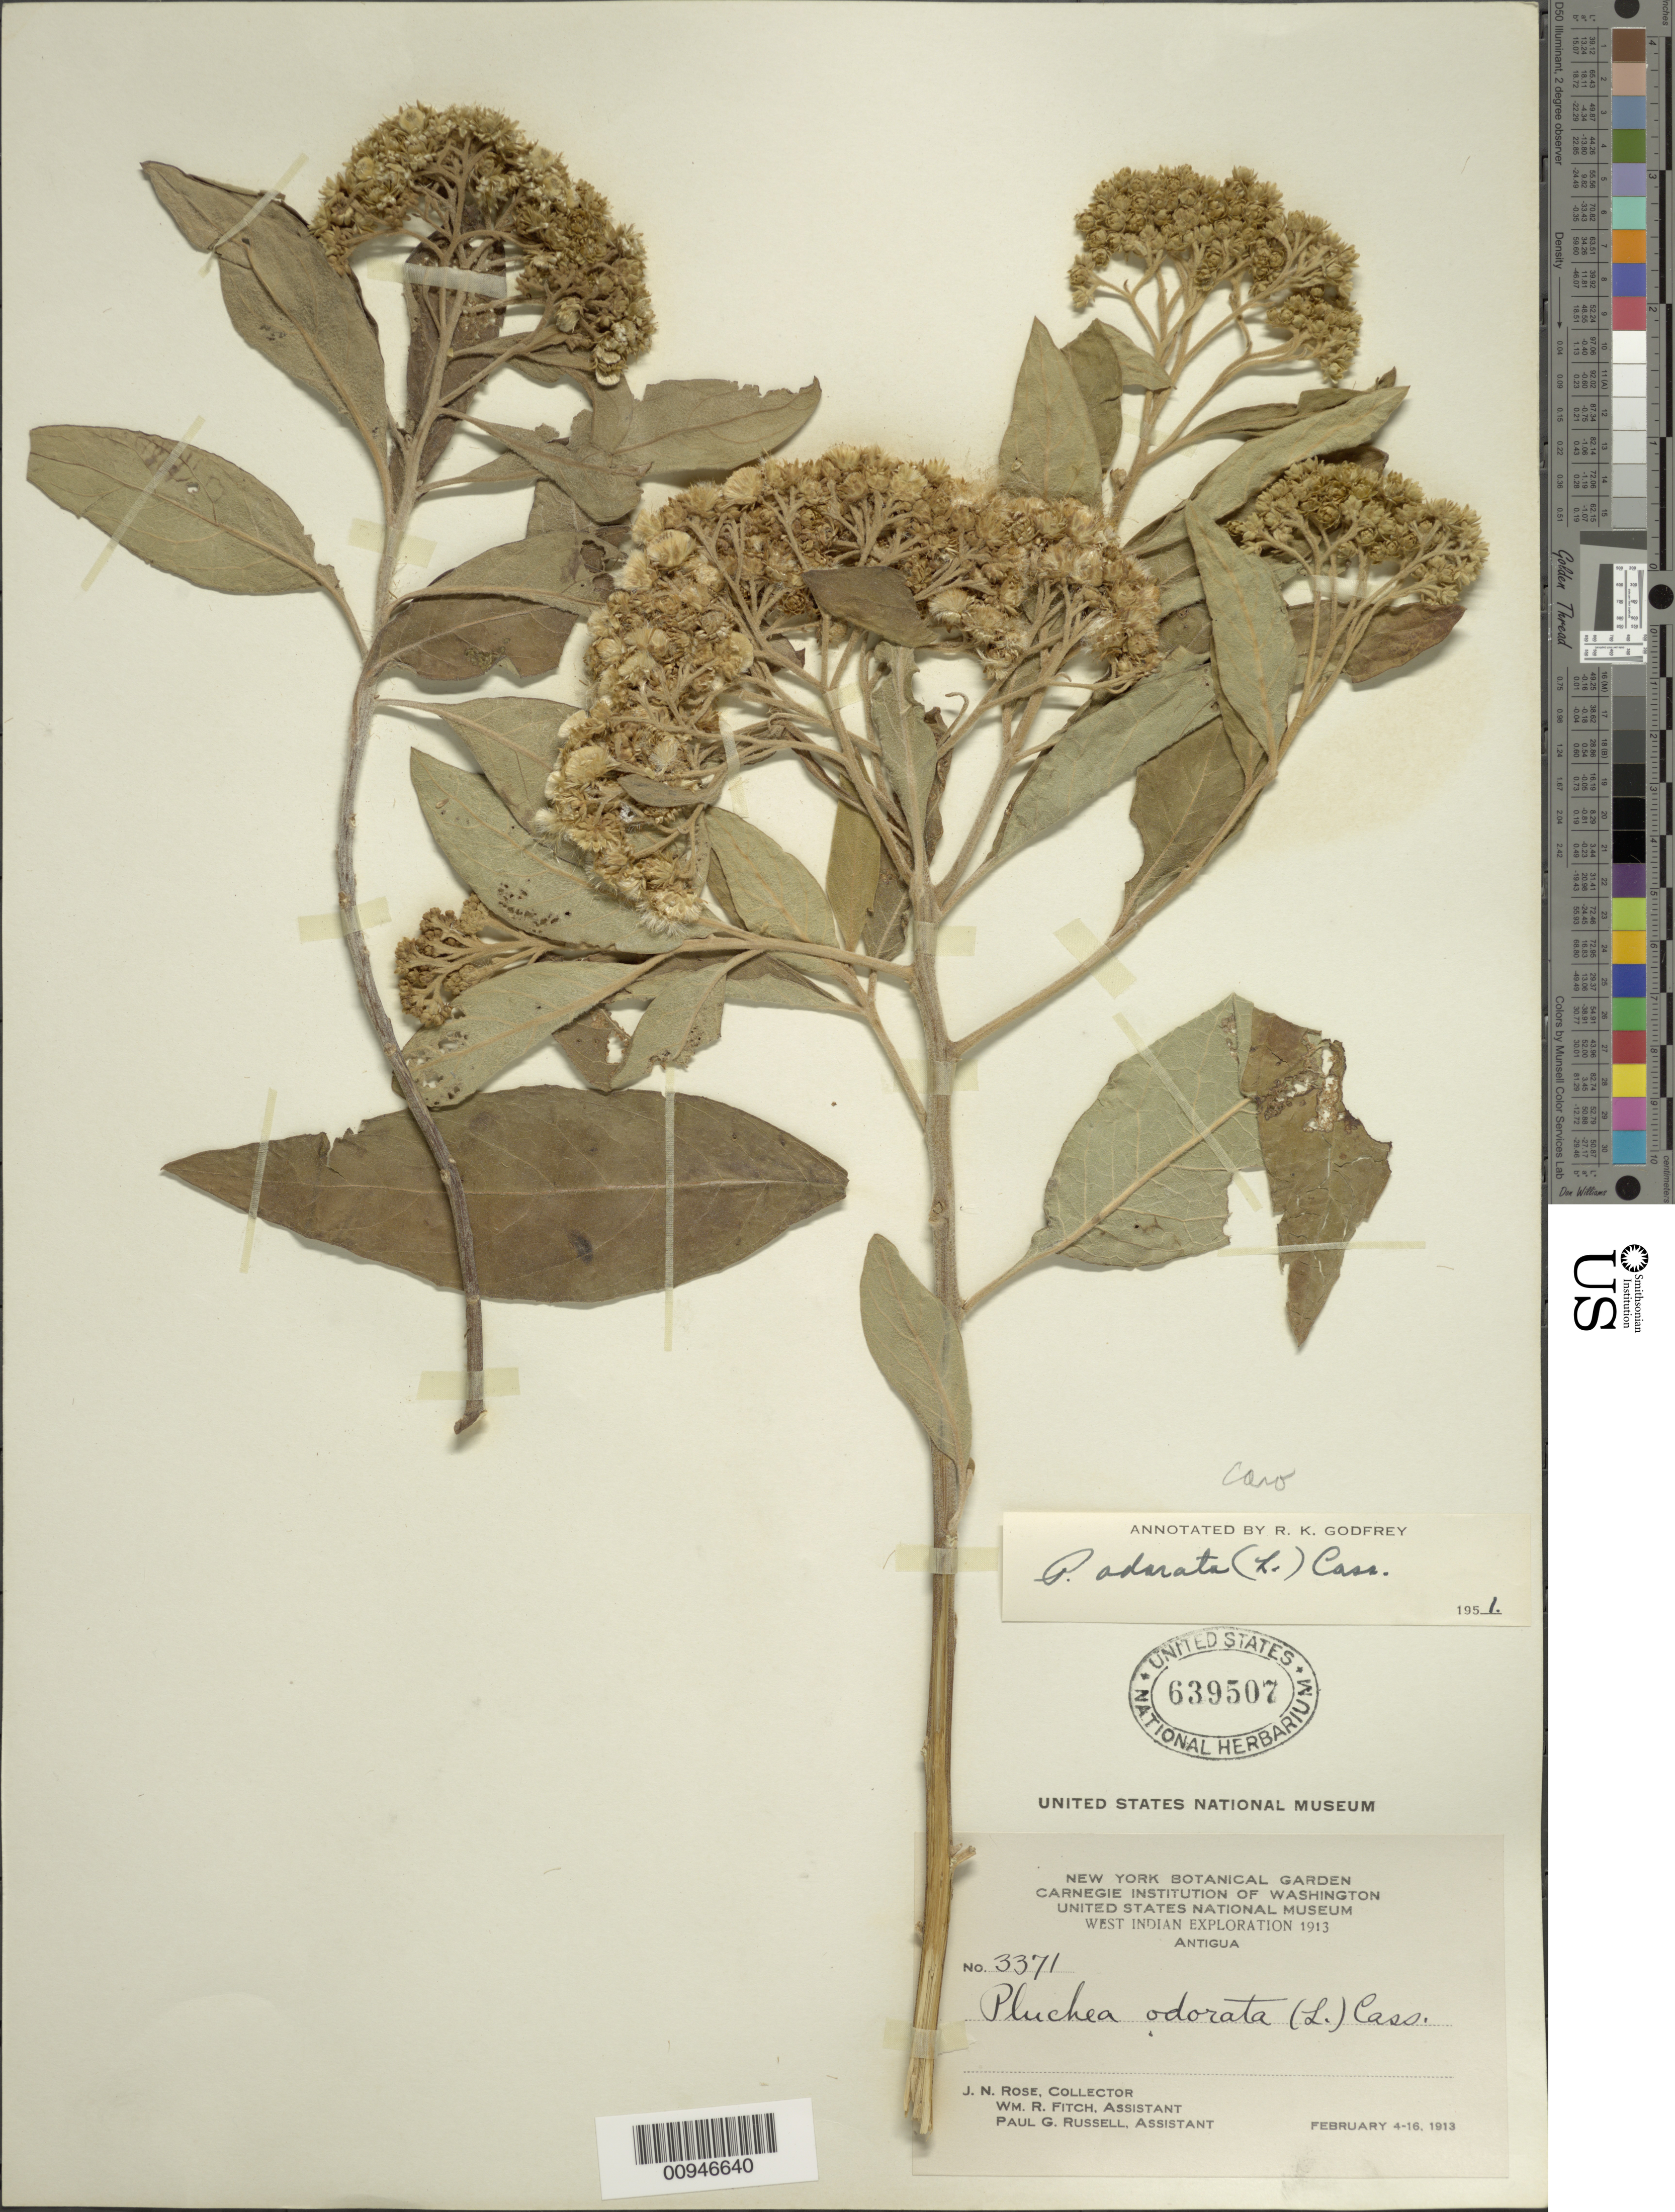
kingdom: Plantae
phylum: Tracheophyta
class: Magnoliopsida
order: Asterales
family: Asteraceae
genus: Pluchea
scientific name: Pluchea carolinensis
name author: (Jacq.) D. Don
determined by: Godfrey, R. K.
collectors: J. N. Rose, W. R. Fitch & P. G. Russell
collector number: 3371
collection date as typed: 04 Feb 1913 to 16 Feb 1913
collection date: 1913-02-04/1913-02-16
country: Antigua and Barbuda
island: Leeward Is.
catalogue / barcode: US 639507